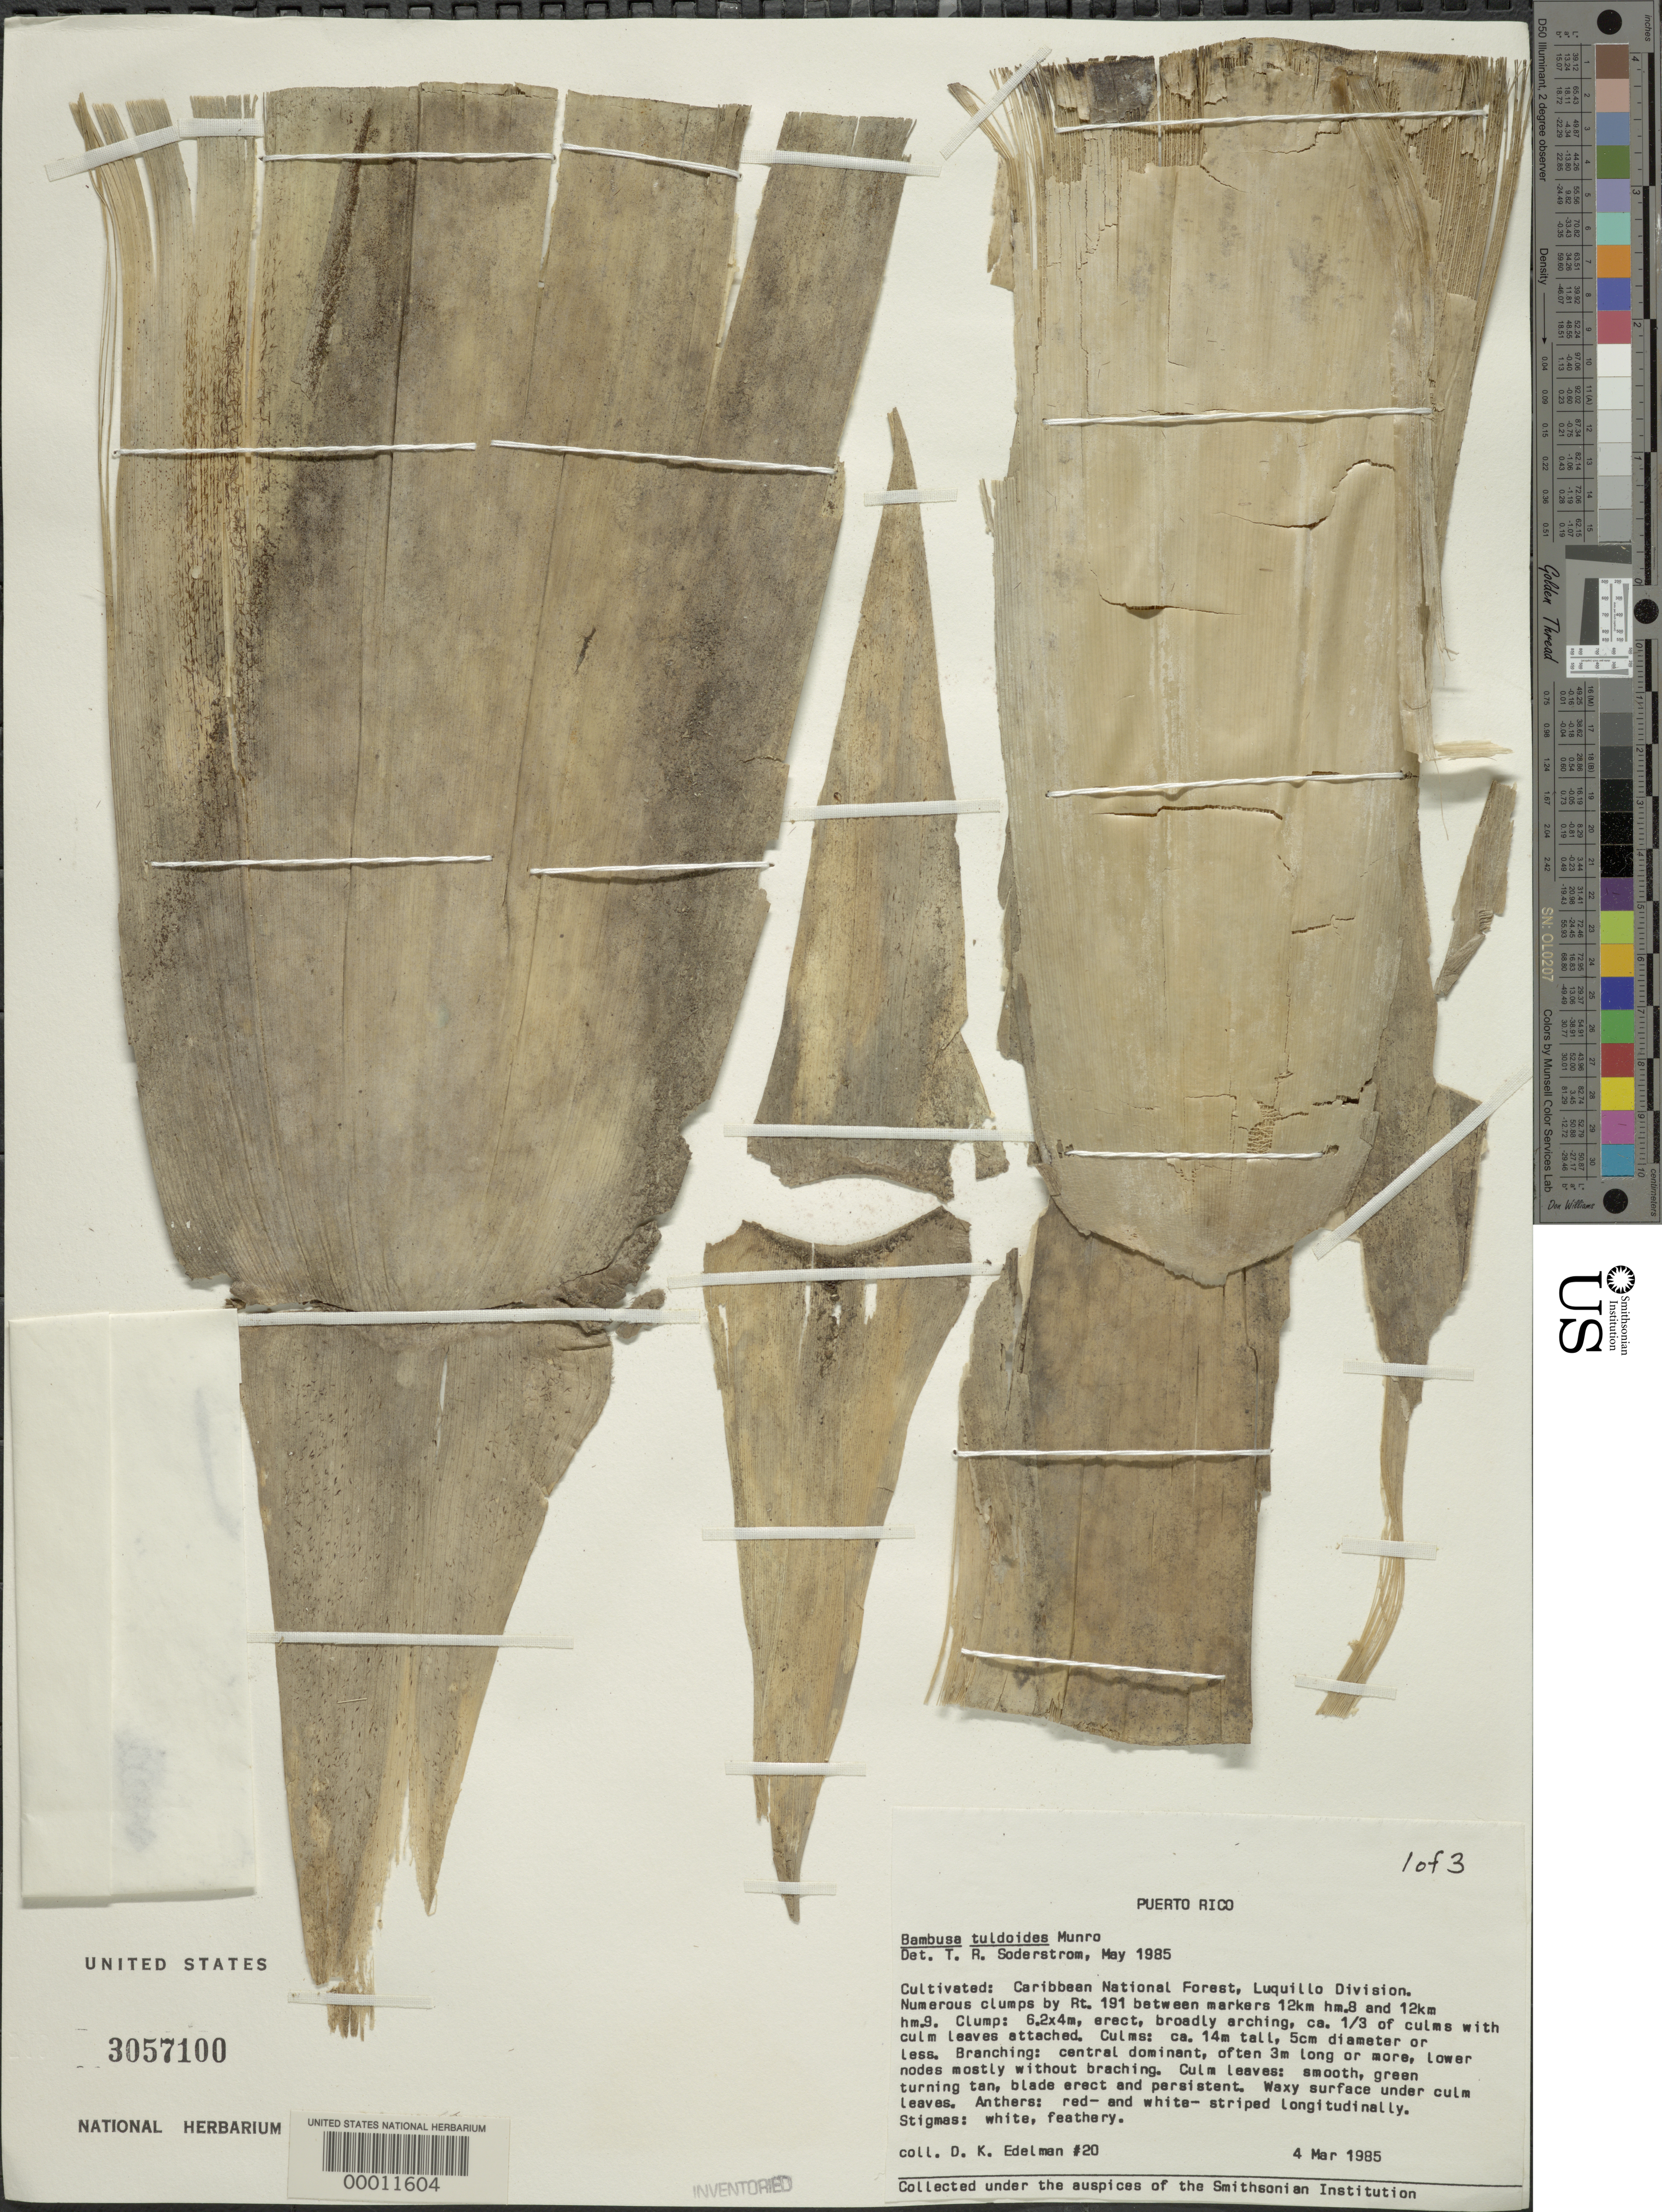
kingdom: Plantae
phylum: Tracheophyta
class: Liliopsida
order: Poales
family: Poaceae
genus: Bambusa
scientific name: Bambusa tuldoides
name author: Munro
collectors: D. Edelman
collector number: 20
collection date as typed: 04 Mar 1985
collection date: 1985-03-04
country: Puerto Rico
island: Greater Antilles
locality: Caribbean national forest, luquillo division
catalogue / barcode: US 3057100